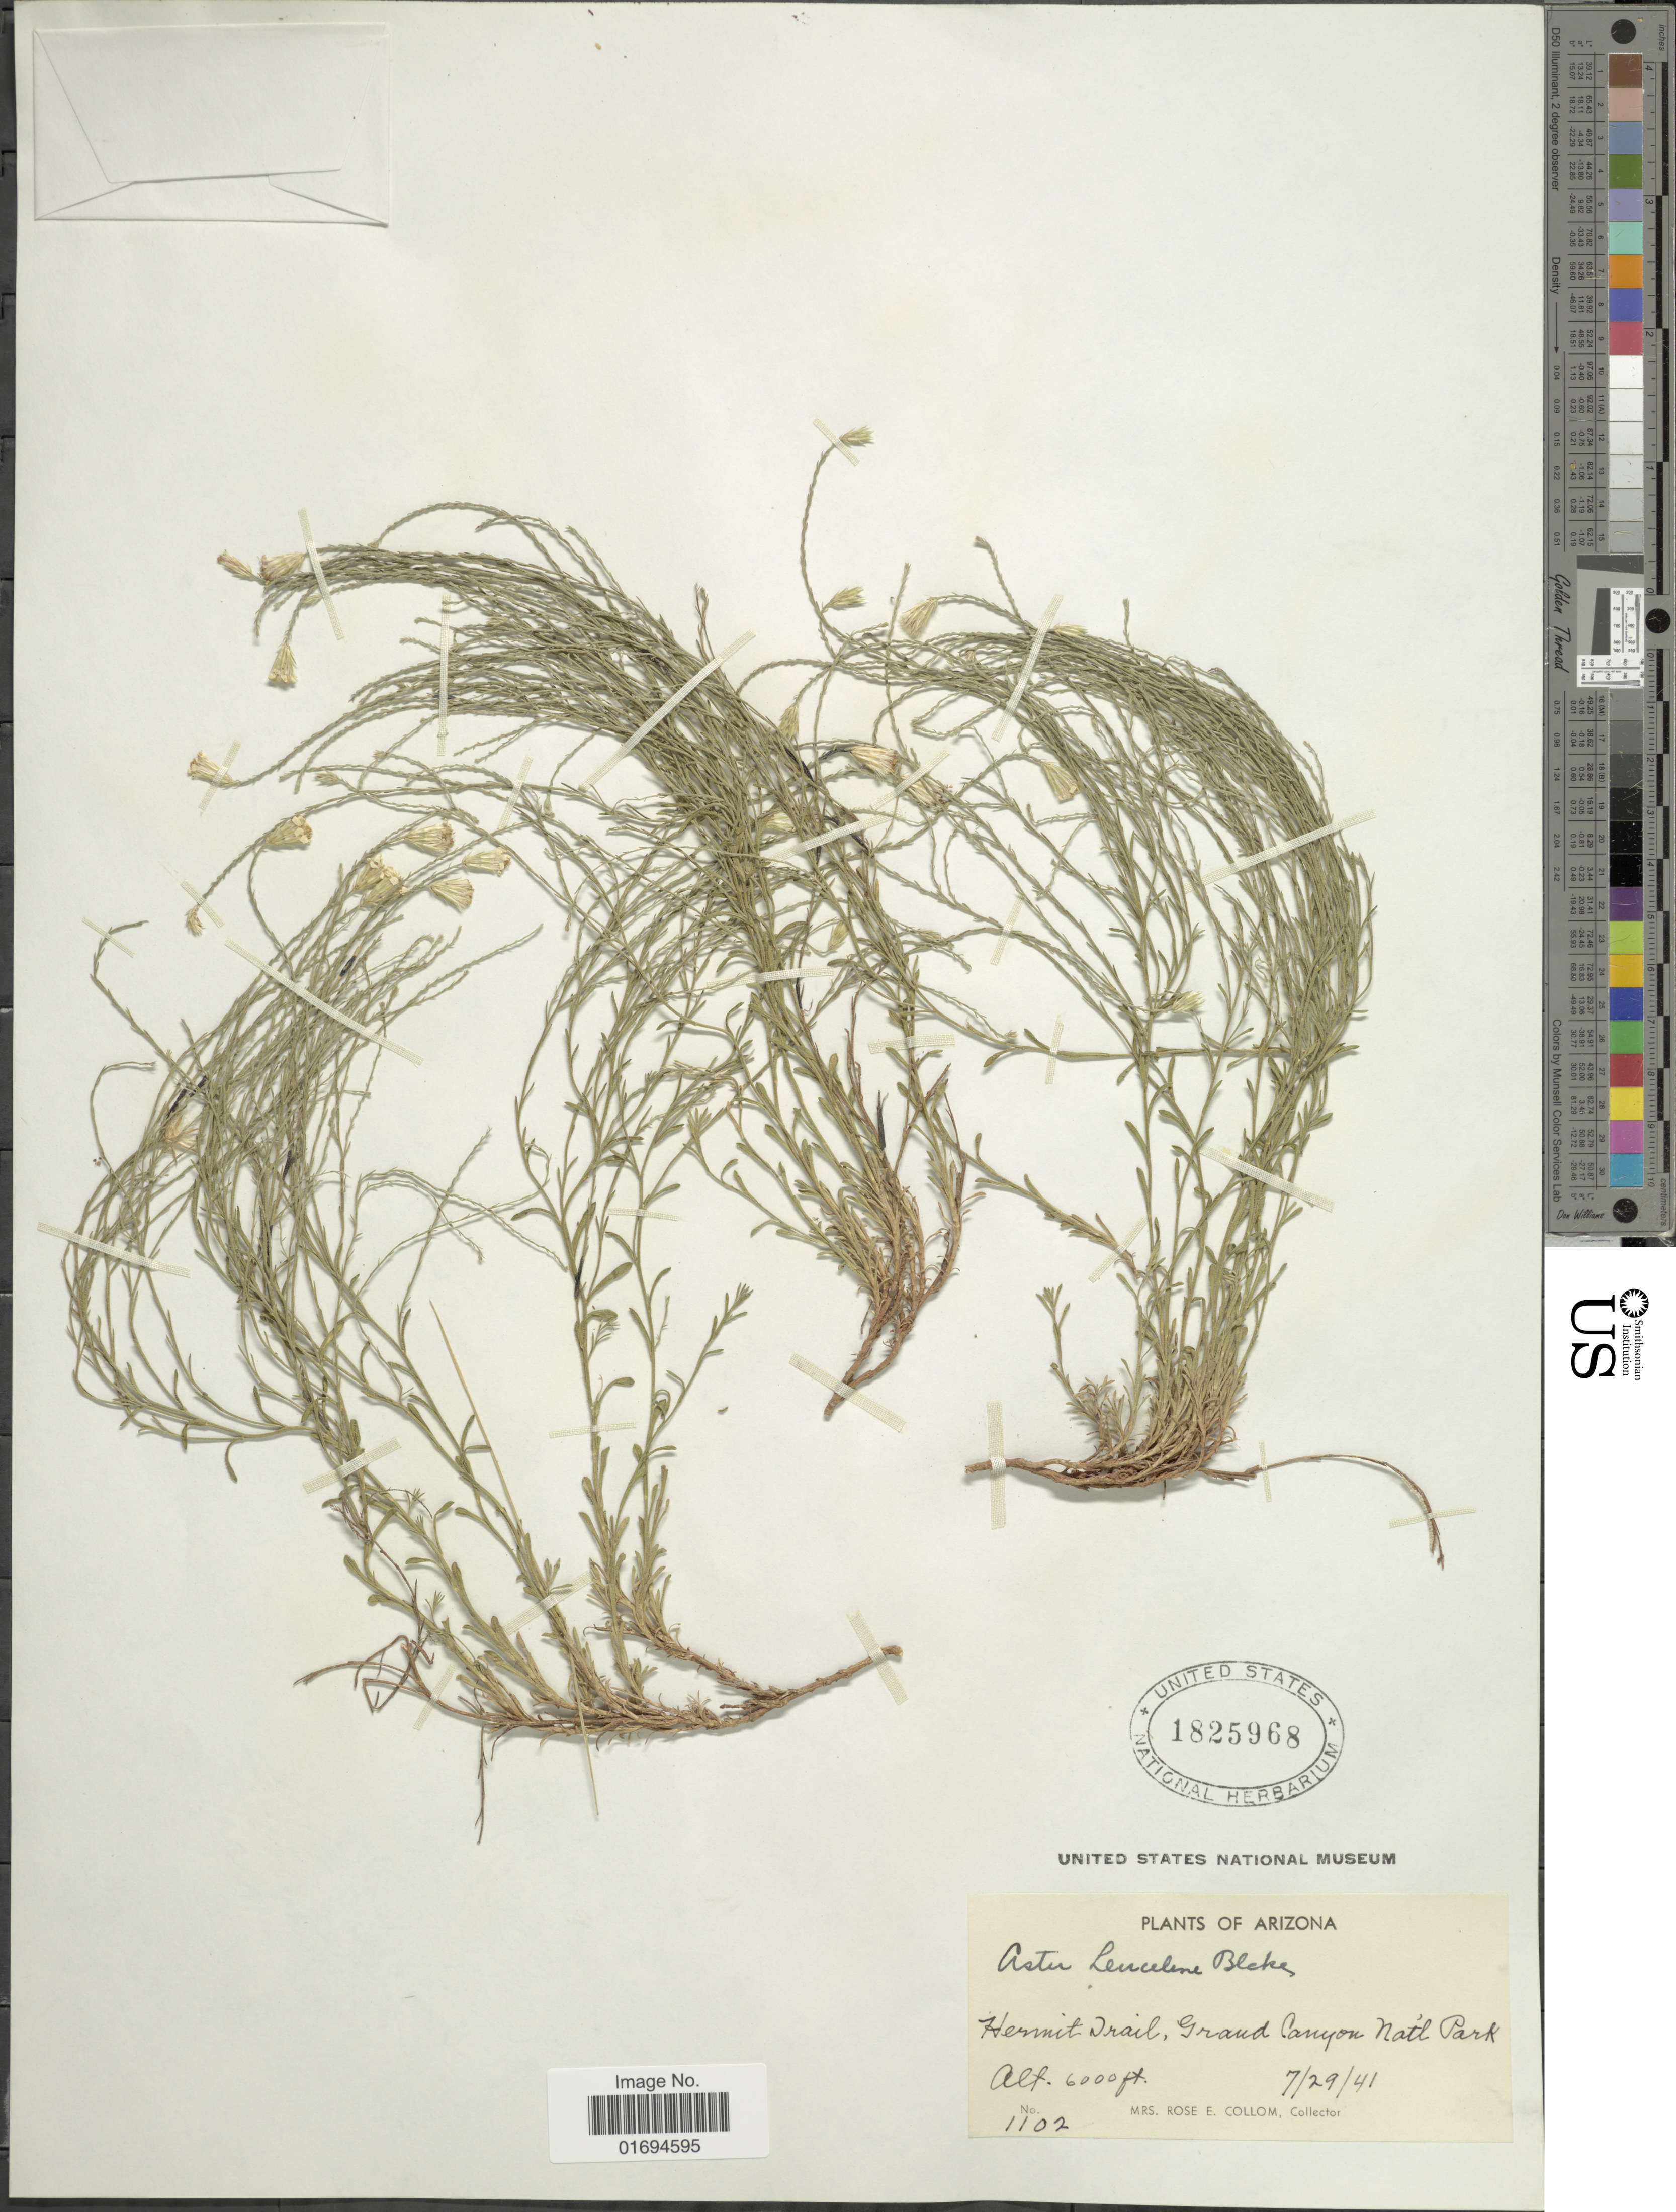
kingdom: Plantae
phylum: Tracheophyta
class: Magnoliopsida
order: Asterales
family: Asteraceae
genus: Chaetopappa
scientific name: Chaetopappa ericoides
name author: (Torr.) G.L. Nesom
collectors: R. E. Collom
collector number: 1102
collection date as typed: Transcribed d/m/y: 29/7/41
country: United States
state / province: Arizona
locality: Hermit drail, Grand Canyon Nat. Park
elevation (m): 1829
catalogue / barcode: US 1825968